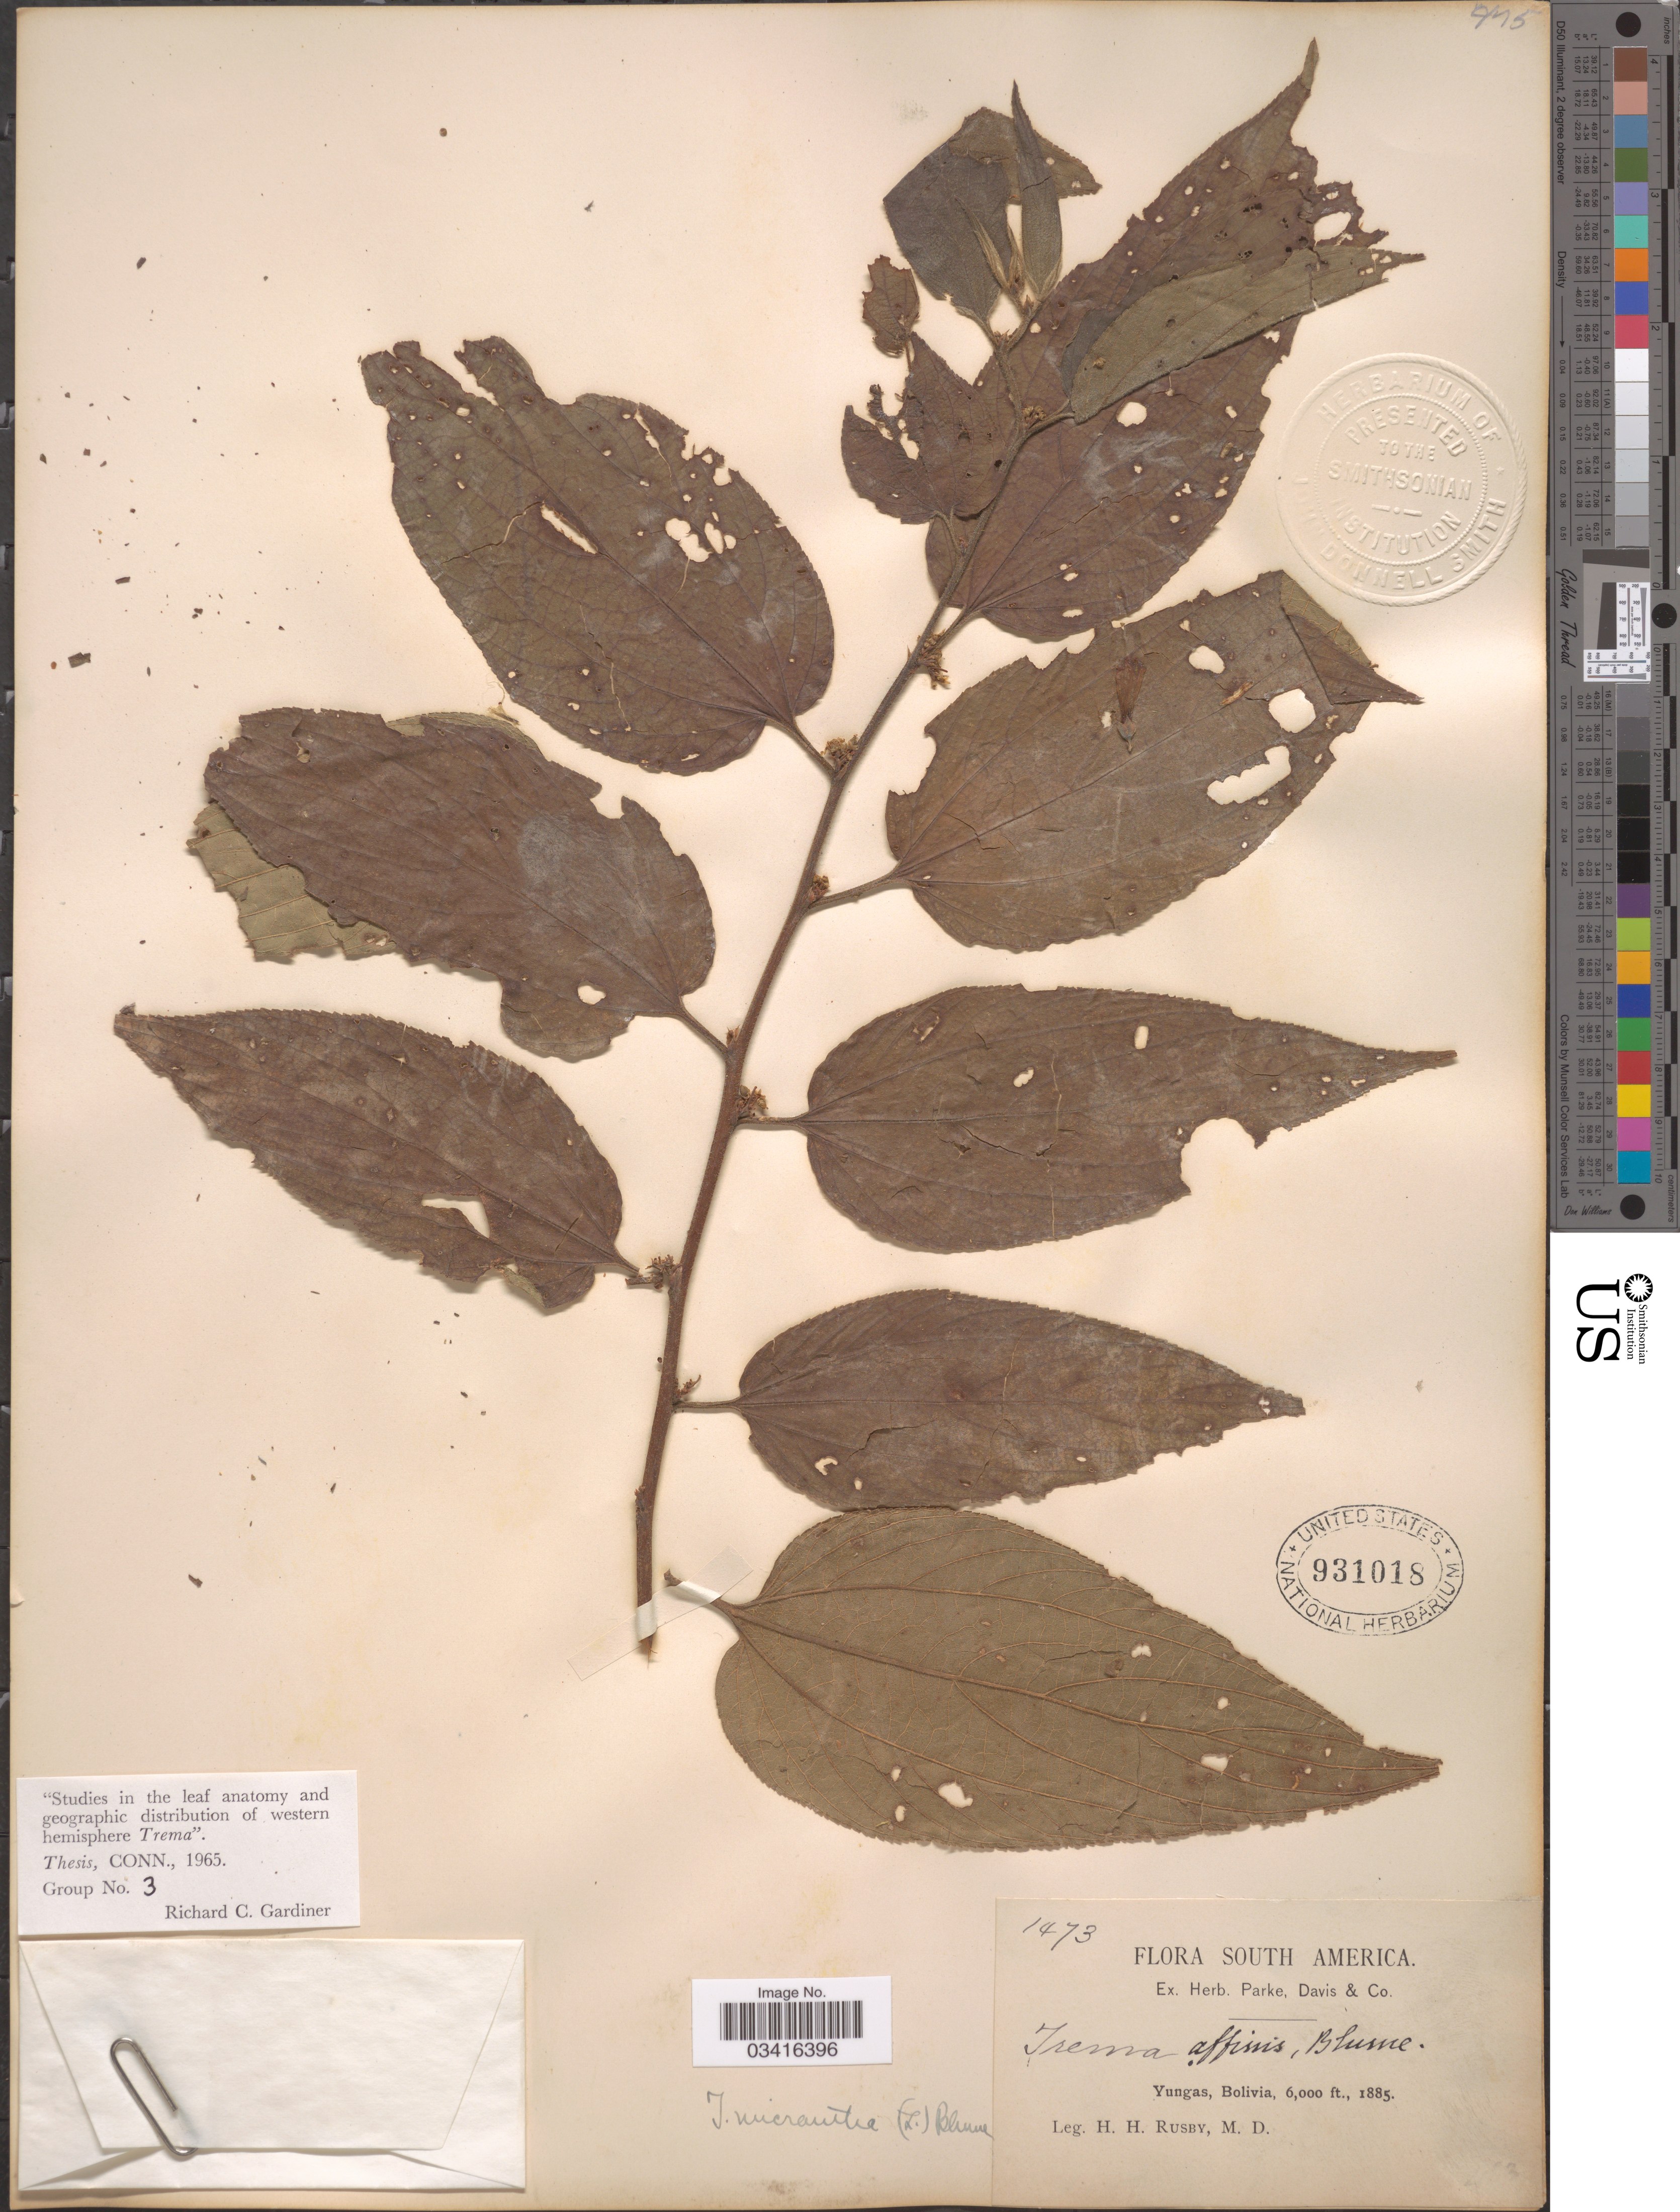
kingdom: Plantae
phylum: Tracheophyta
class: Magnoliopsida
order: Rosales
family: Cannabaceae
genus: Trema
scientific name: Trema micranthum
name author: (L.) Blume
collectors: H. H. Rusby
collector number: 1473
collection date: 1885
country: Bolivia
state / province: La Paz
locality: Yungas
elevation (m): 1829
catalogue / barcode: US 931018